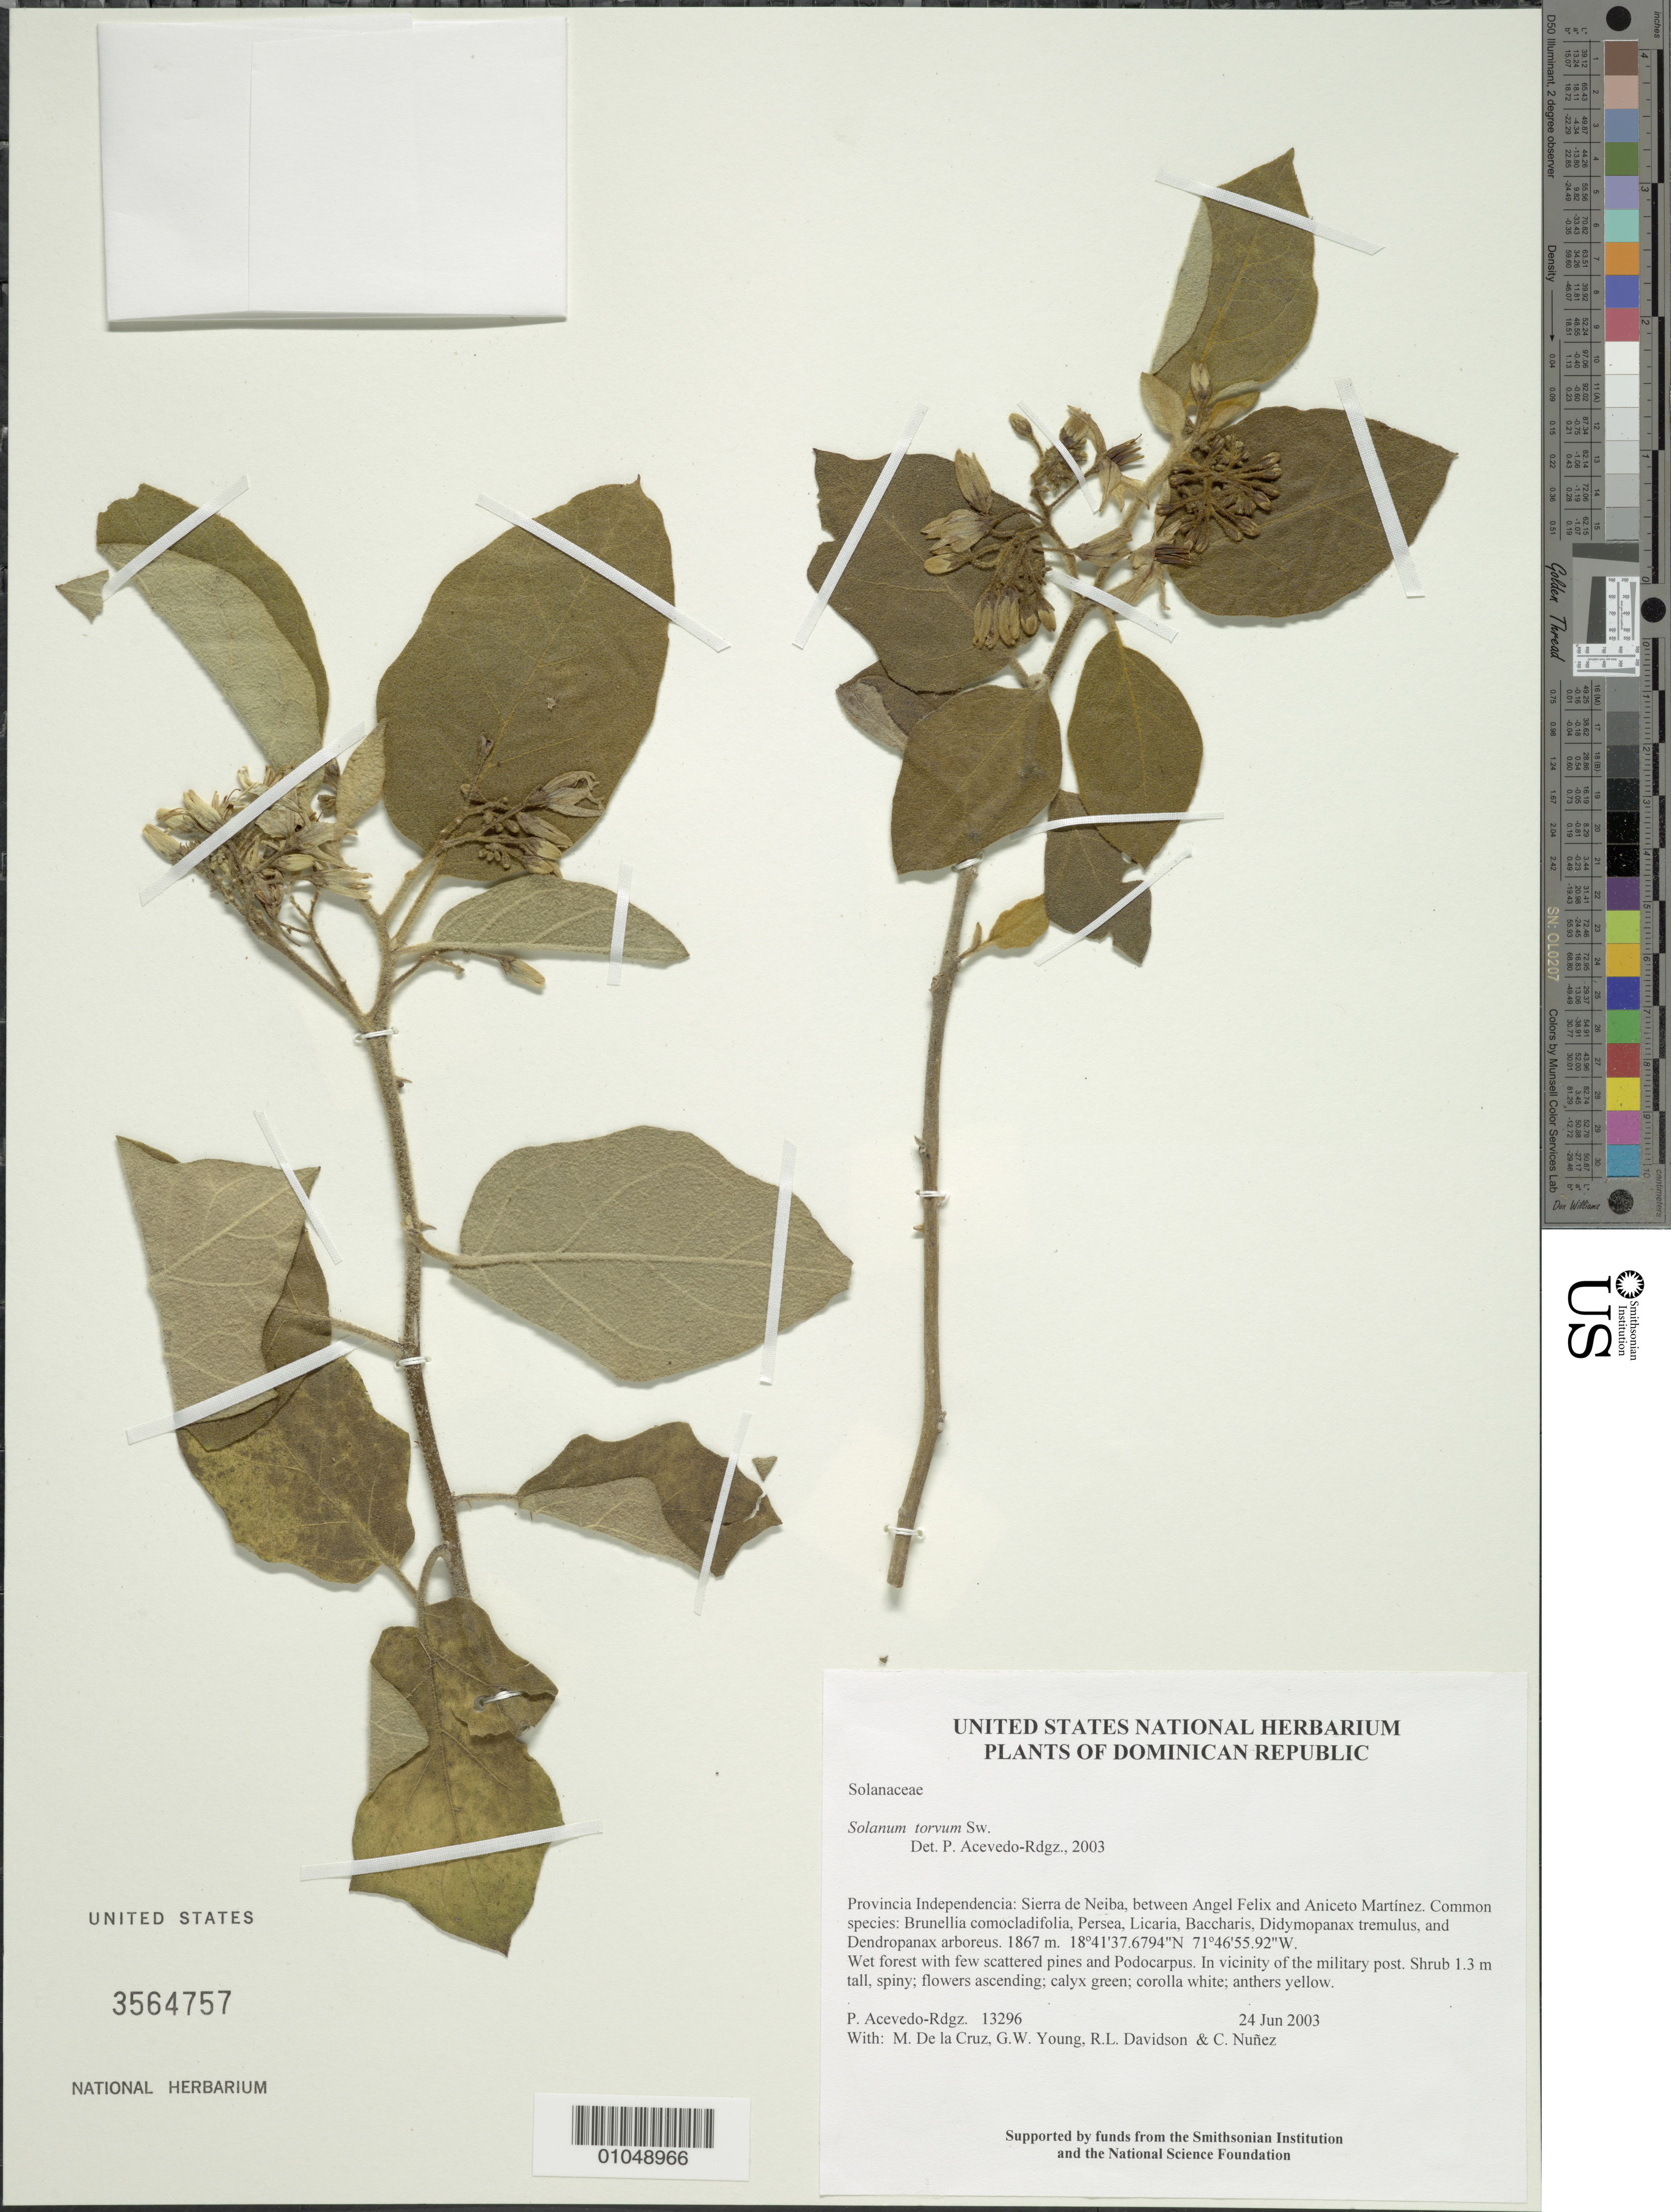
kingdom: Plantae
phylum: Tracheophyta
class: Magnoliopsida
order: Solanales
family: Solanaceae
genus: Solanum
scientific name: Solanum torvum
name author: Sw.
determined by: Acevedo-Rodríguez, P., (BOT), Smithsonian Institution - National Museum of Natural History (UNITED STATES)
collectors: P. Acevedo-Rodr., M. de la Cruz, J. Rawlins, G. Young, R. Davidson & C. Nunez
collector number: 13296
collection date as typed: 24 Jun 2003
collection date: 2003-06-24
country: Dominican Republic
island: Hispaniola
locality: Provincia Independencia: Sierra de Neiba, between Angel Felix and Aniceto Martínez. Common species: Brunellia comocladifolia, Persea, Licaria, Baccharis, Didymopanax tremulus, and Dendropanax arboreus.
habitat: Wet forest with few scattered pines and Podocarpus. In vicinity of the military post.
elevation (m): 1867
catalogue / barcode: US 3564757